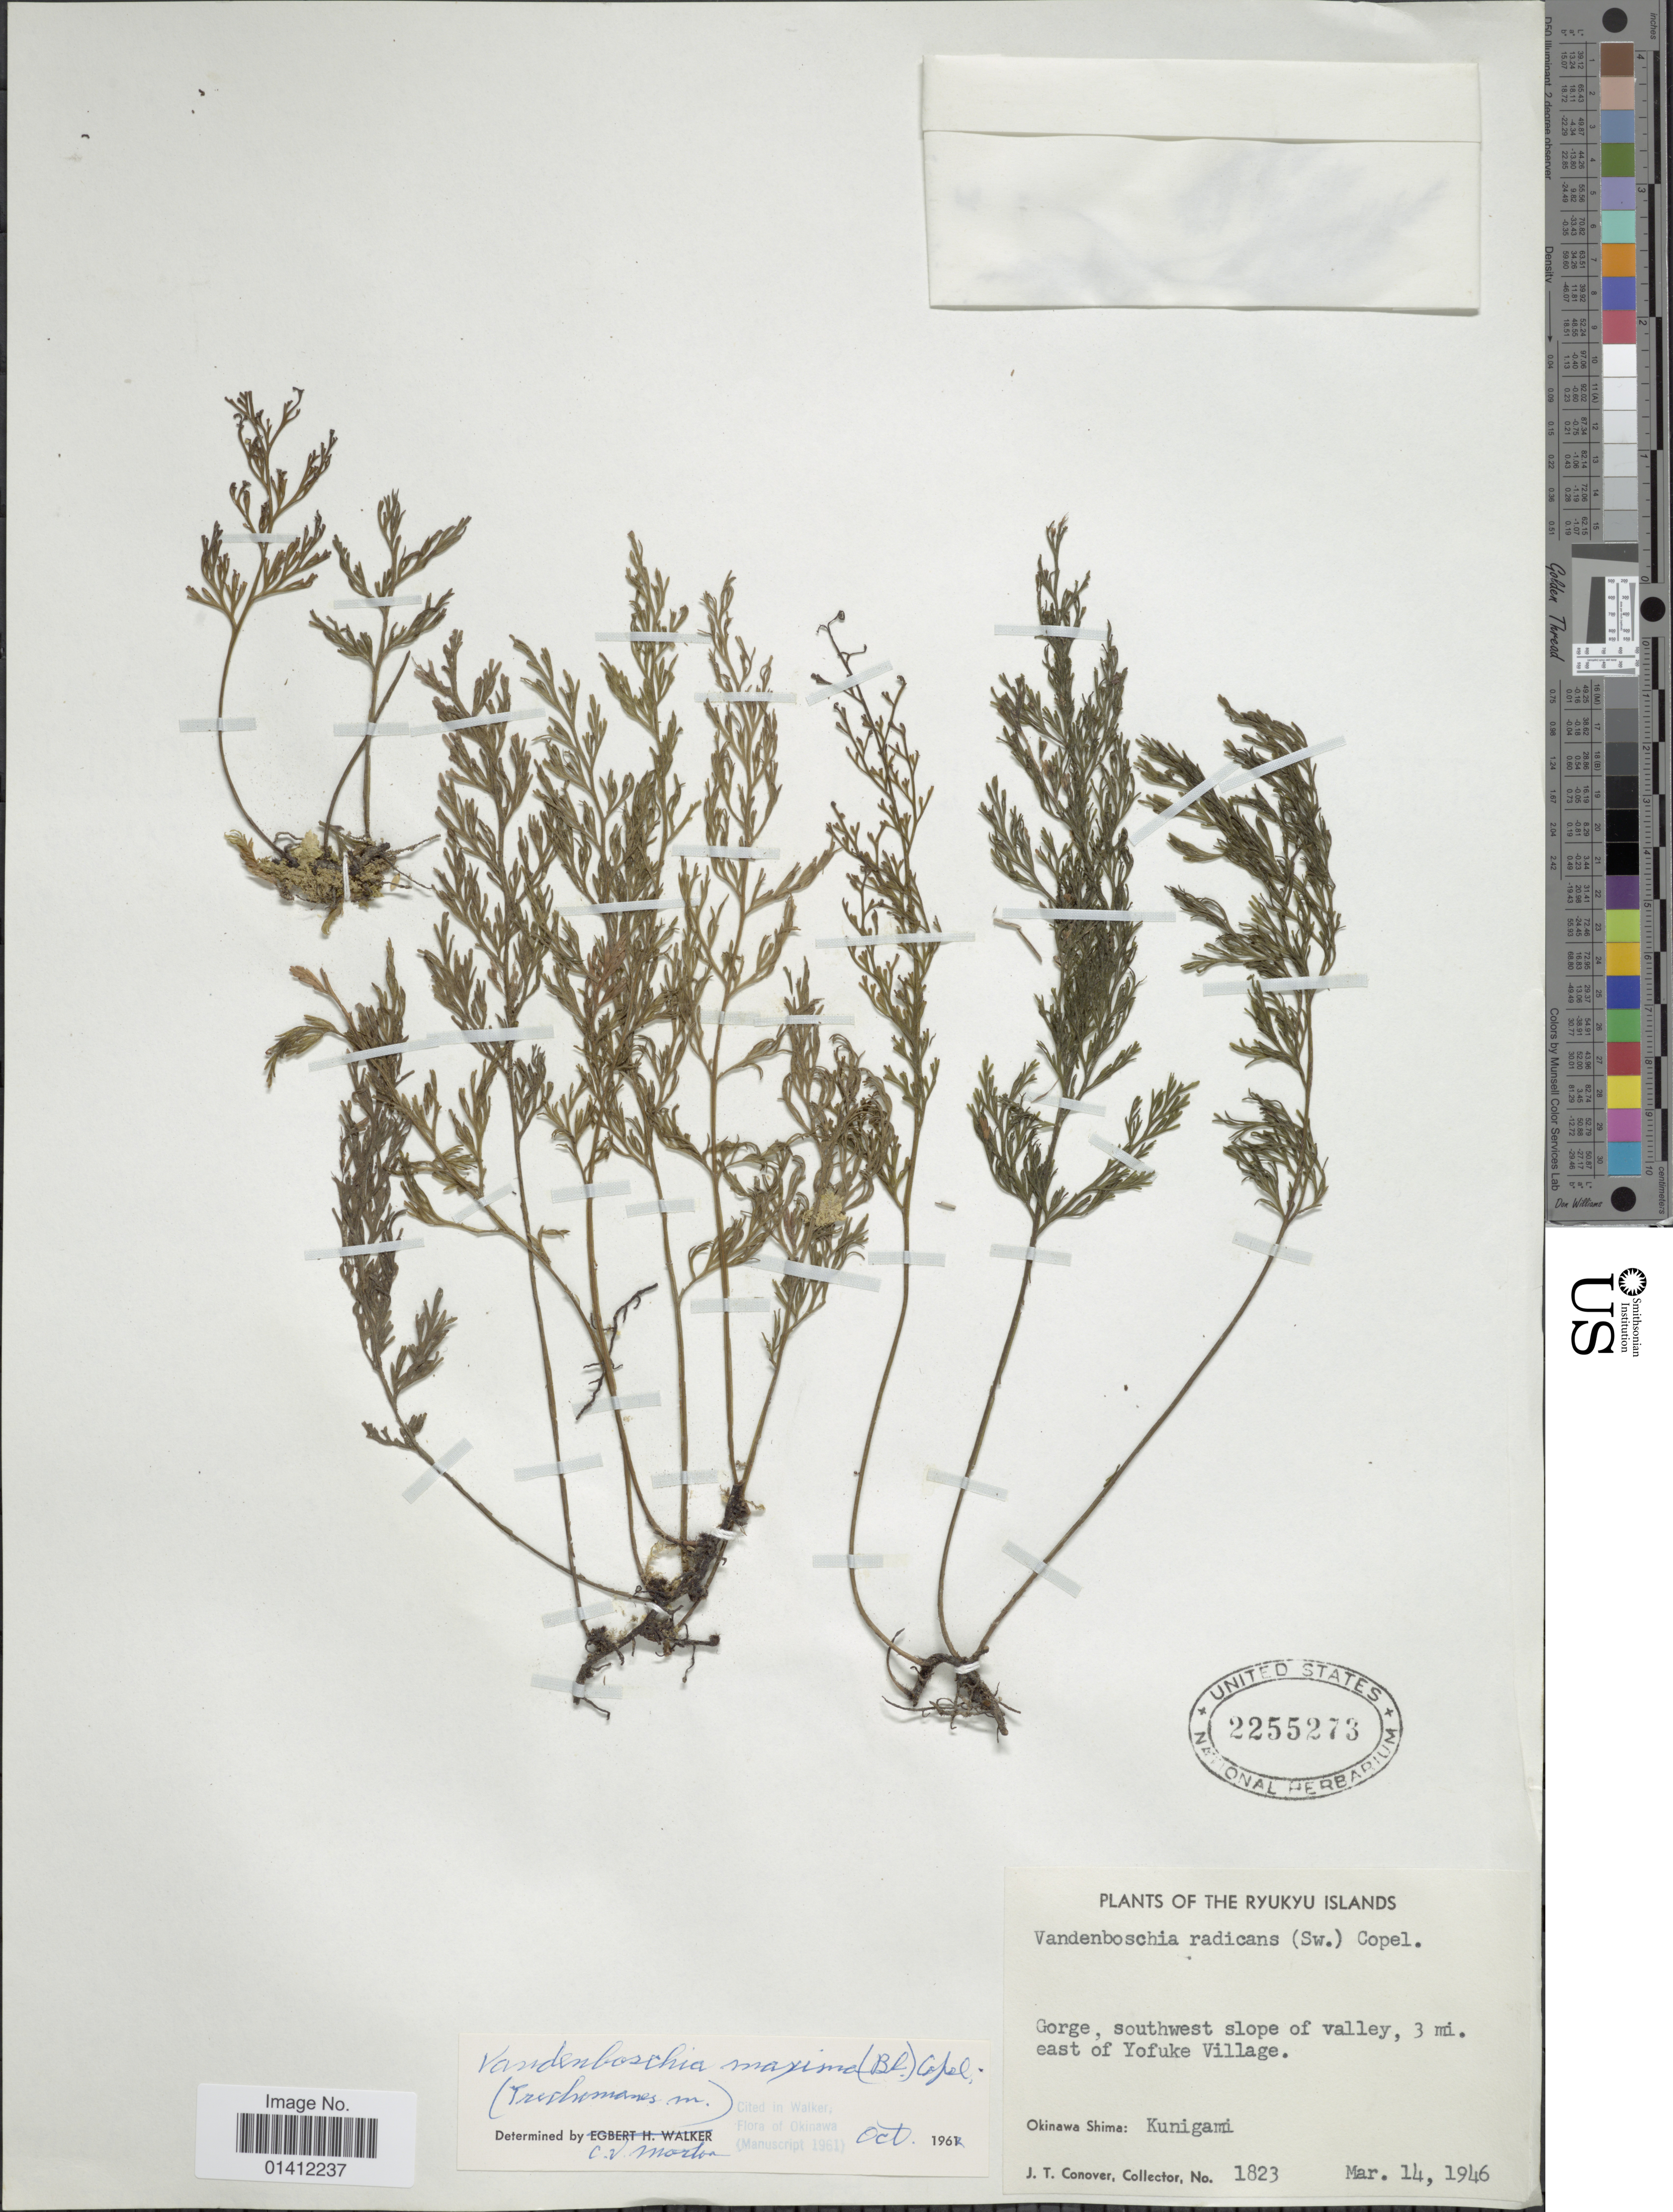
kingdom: Plantae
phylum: Tracheophyta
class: Polypodiopsida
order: Hymenophyllales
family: Hymenophyllaceae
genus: Vandenboschia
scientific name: Vandenboschia maxima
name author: (Blume) Copel.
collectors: J. T. Conover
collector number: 1823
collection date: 1946-03-14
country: Japan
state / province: Okinawa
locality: The Ryukyu Islands, Gorge, southwest slope of valley, 3mi. East of Yofuke Village. Okinawa Shima: Kunigami.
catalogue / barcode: US 2255273